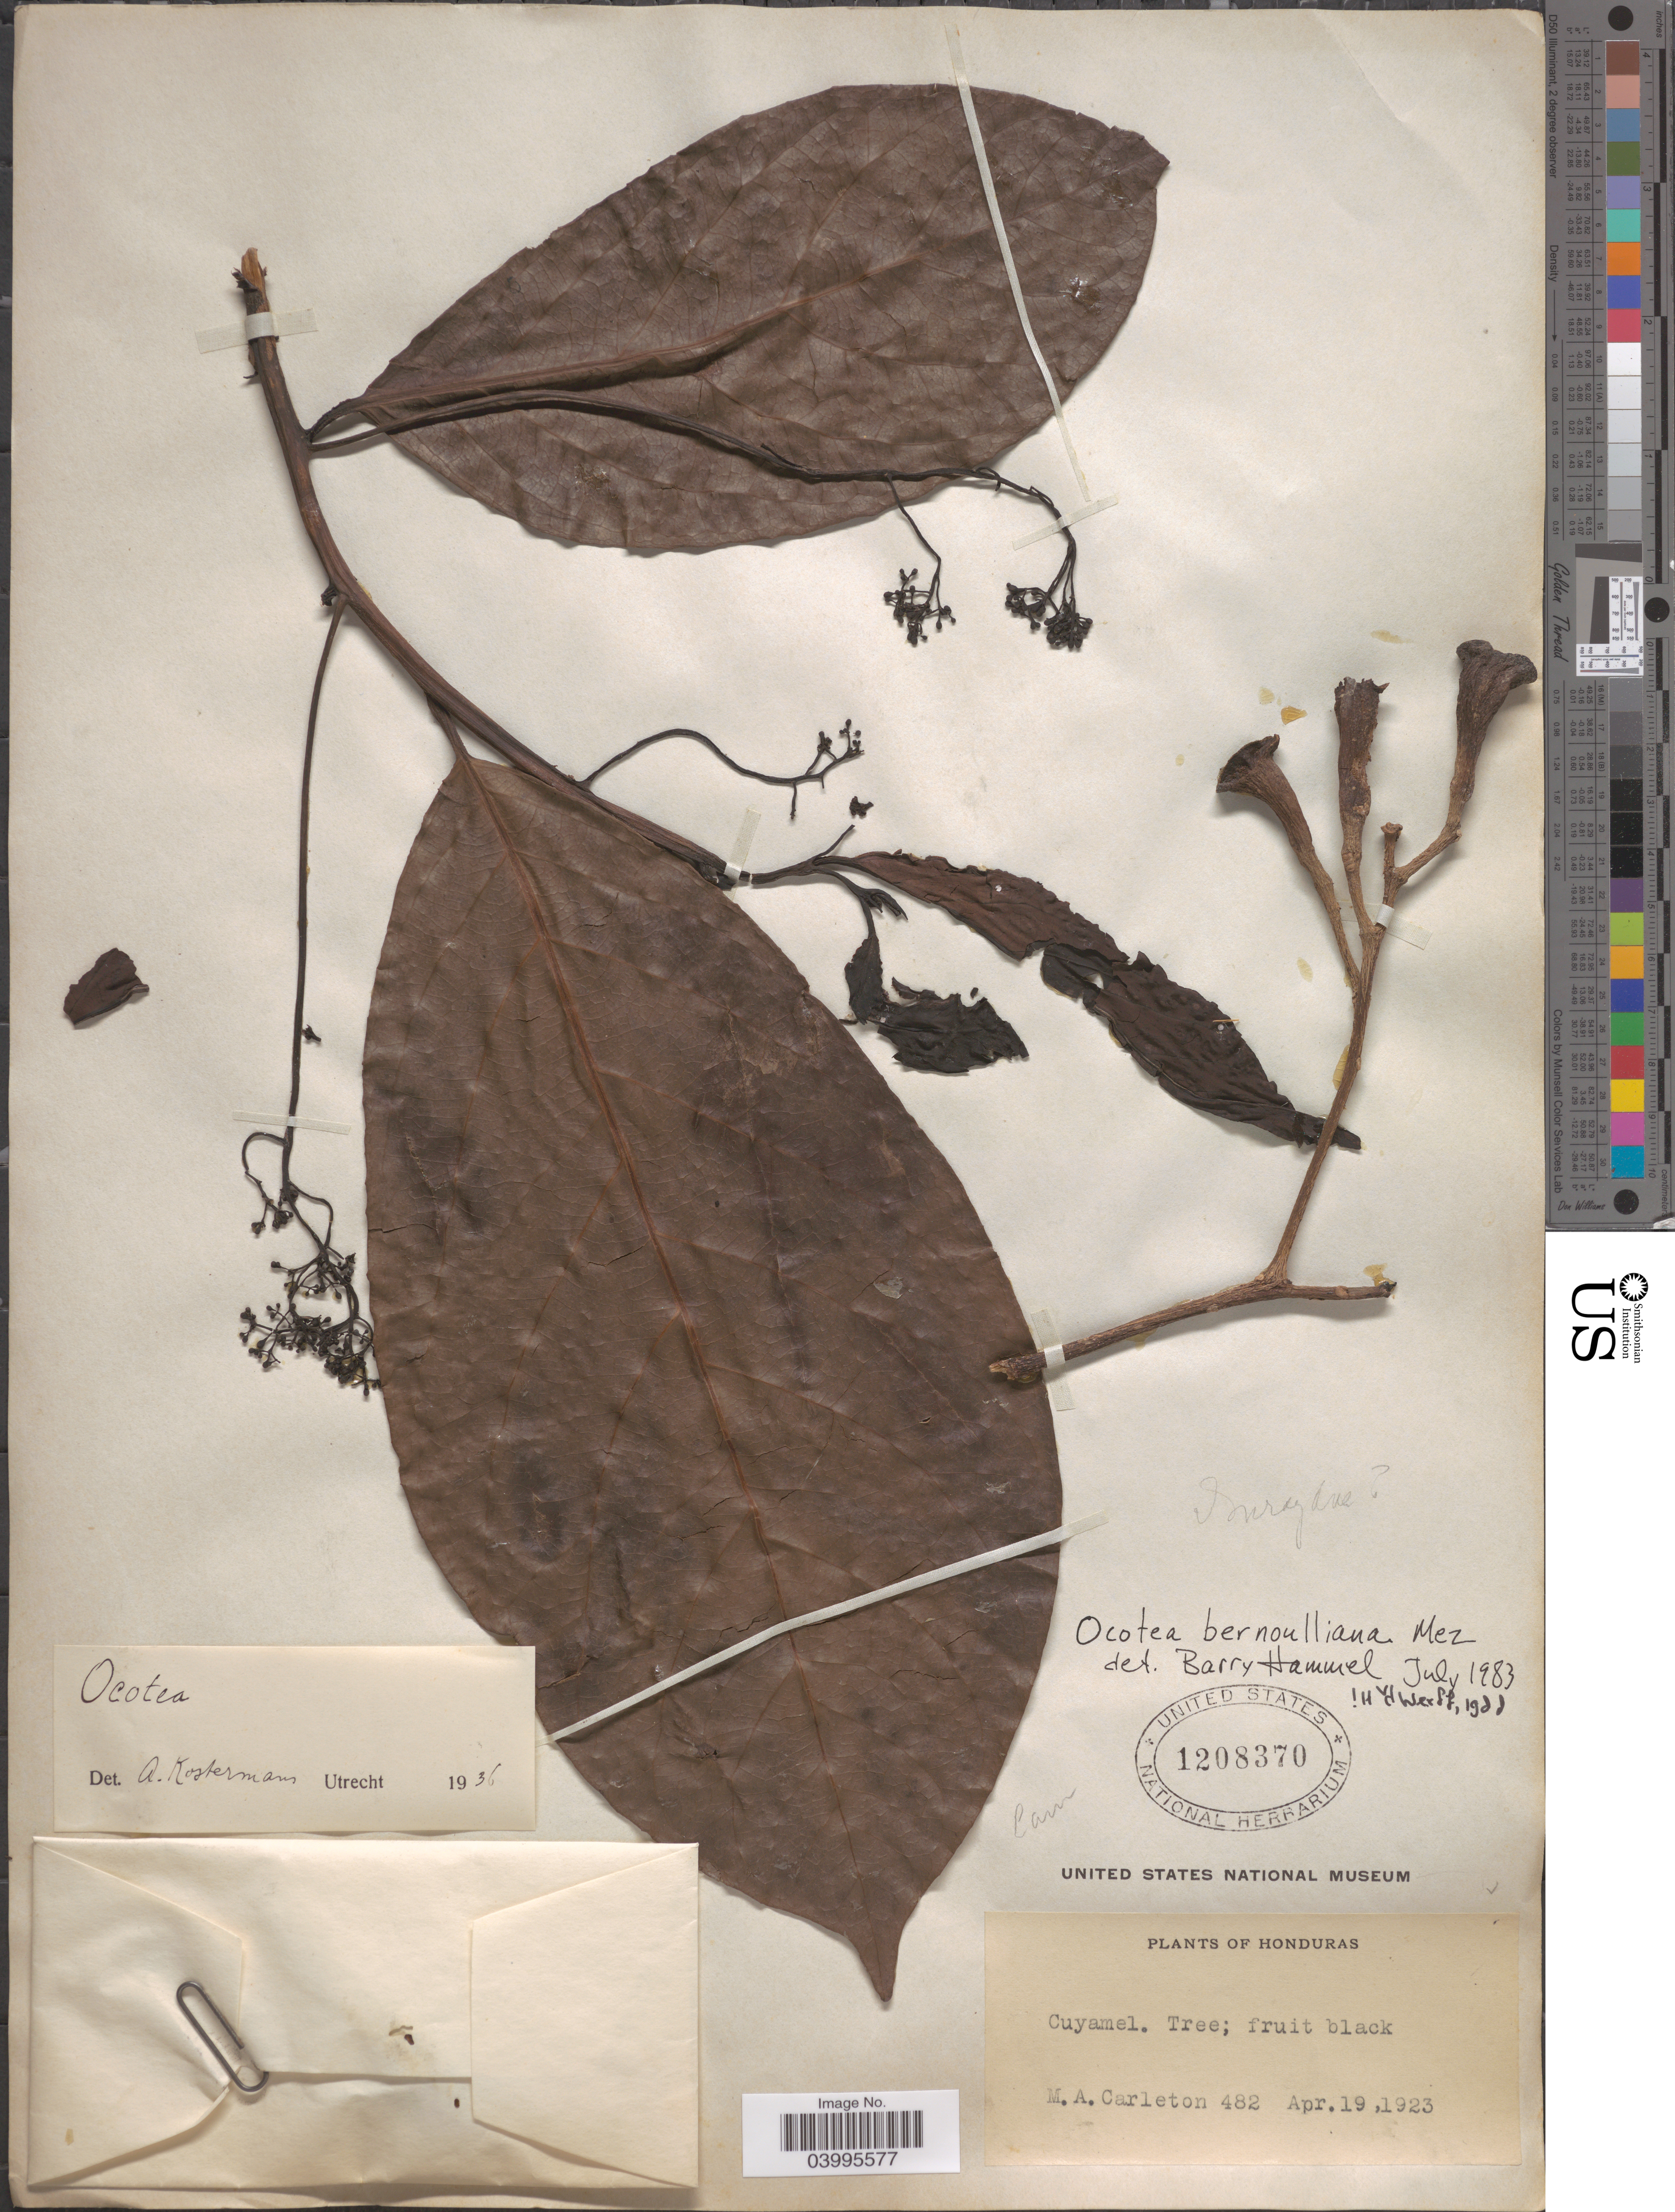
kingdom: Plantae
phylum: Tracheophyta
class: Magnoliopsida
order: Laurales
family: Lauraceae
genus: Ocotea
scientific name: Ocotea bernoulliana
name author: Mez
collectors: M. A. Carleton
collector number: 482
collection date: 1923-04-19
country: Honduras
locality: Cuyamel.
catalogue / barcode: US 1208370